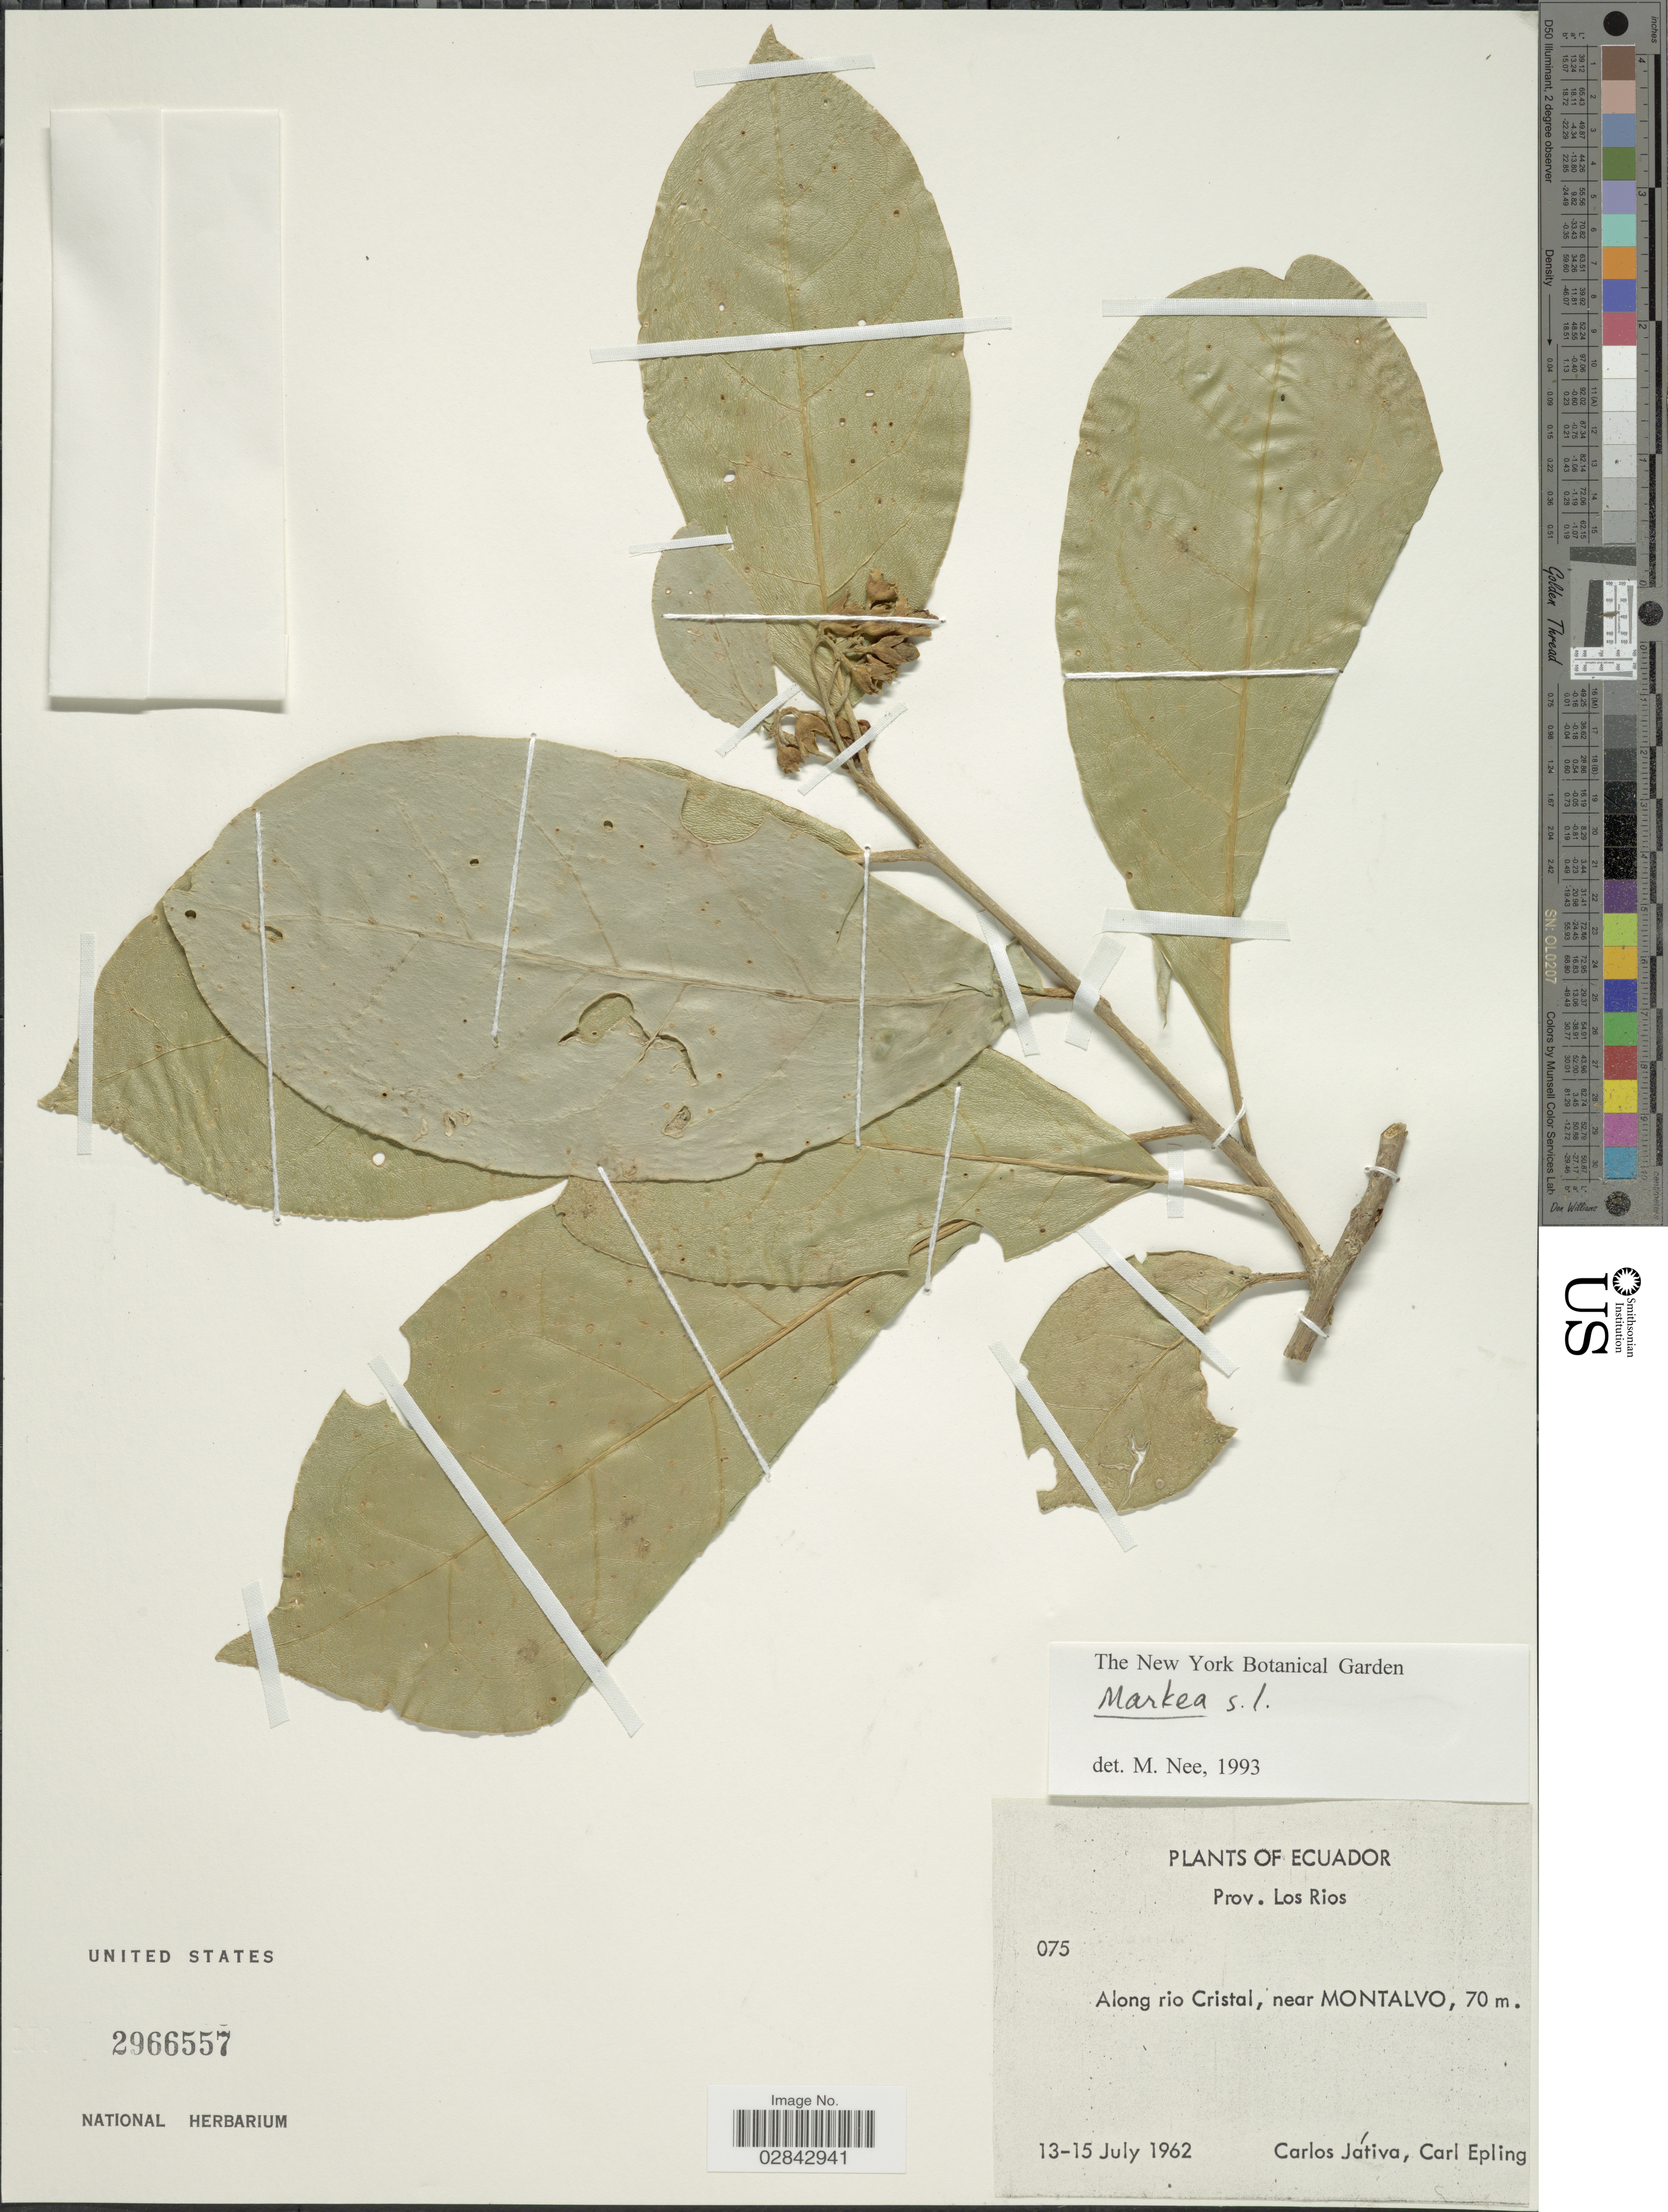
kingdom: Plantae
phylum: Tracheophyta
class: Magnoliopsida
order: Solanales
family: Solanaceae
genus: Markea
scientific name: Markea pavonii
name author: (Miers) D'Arcy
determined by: Nee, Michael H.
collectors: C. D. Játiva & C. C. Epling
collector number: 075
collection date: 1962-07-13/1962-07-15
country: Ecuador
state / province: Los Ríos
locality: Along rio Cristal, near Montalvo.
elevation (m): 70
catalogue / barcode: US 2966557